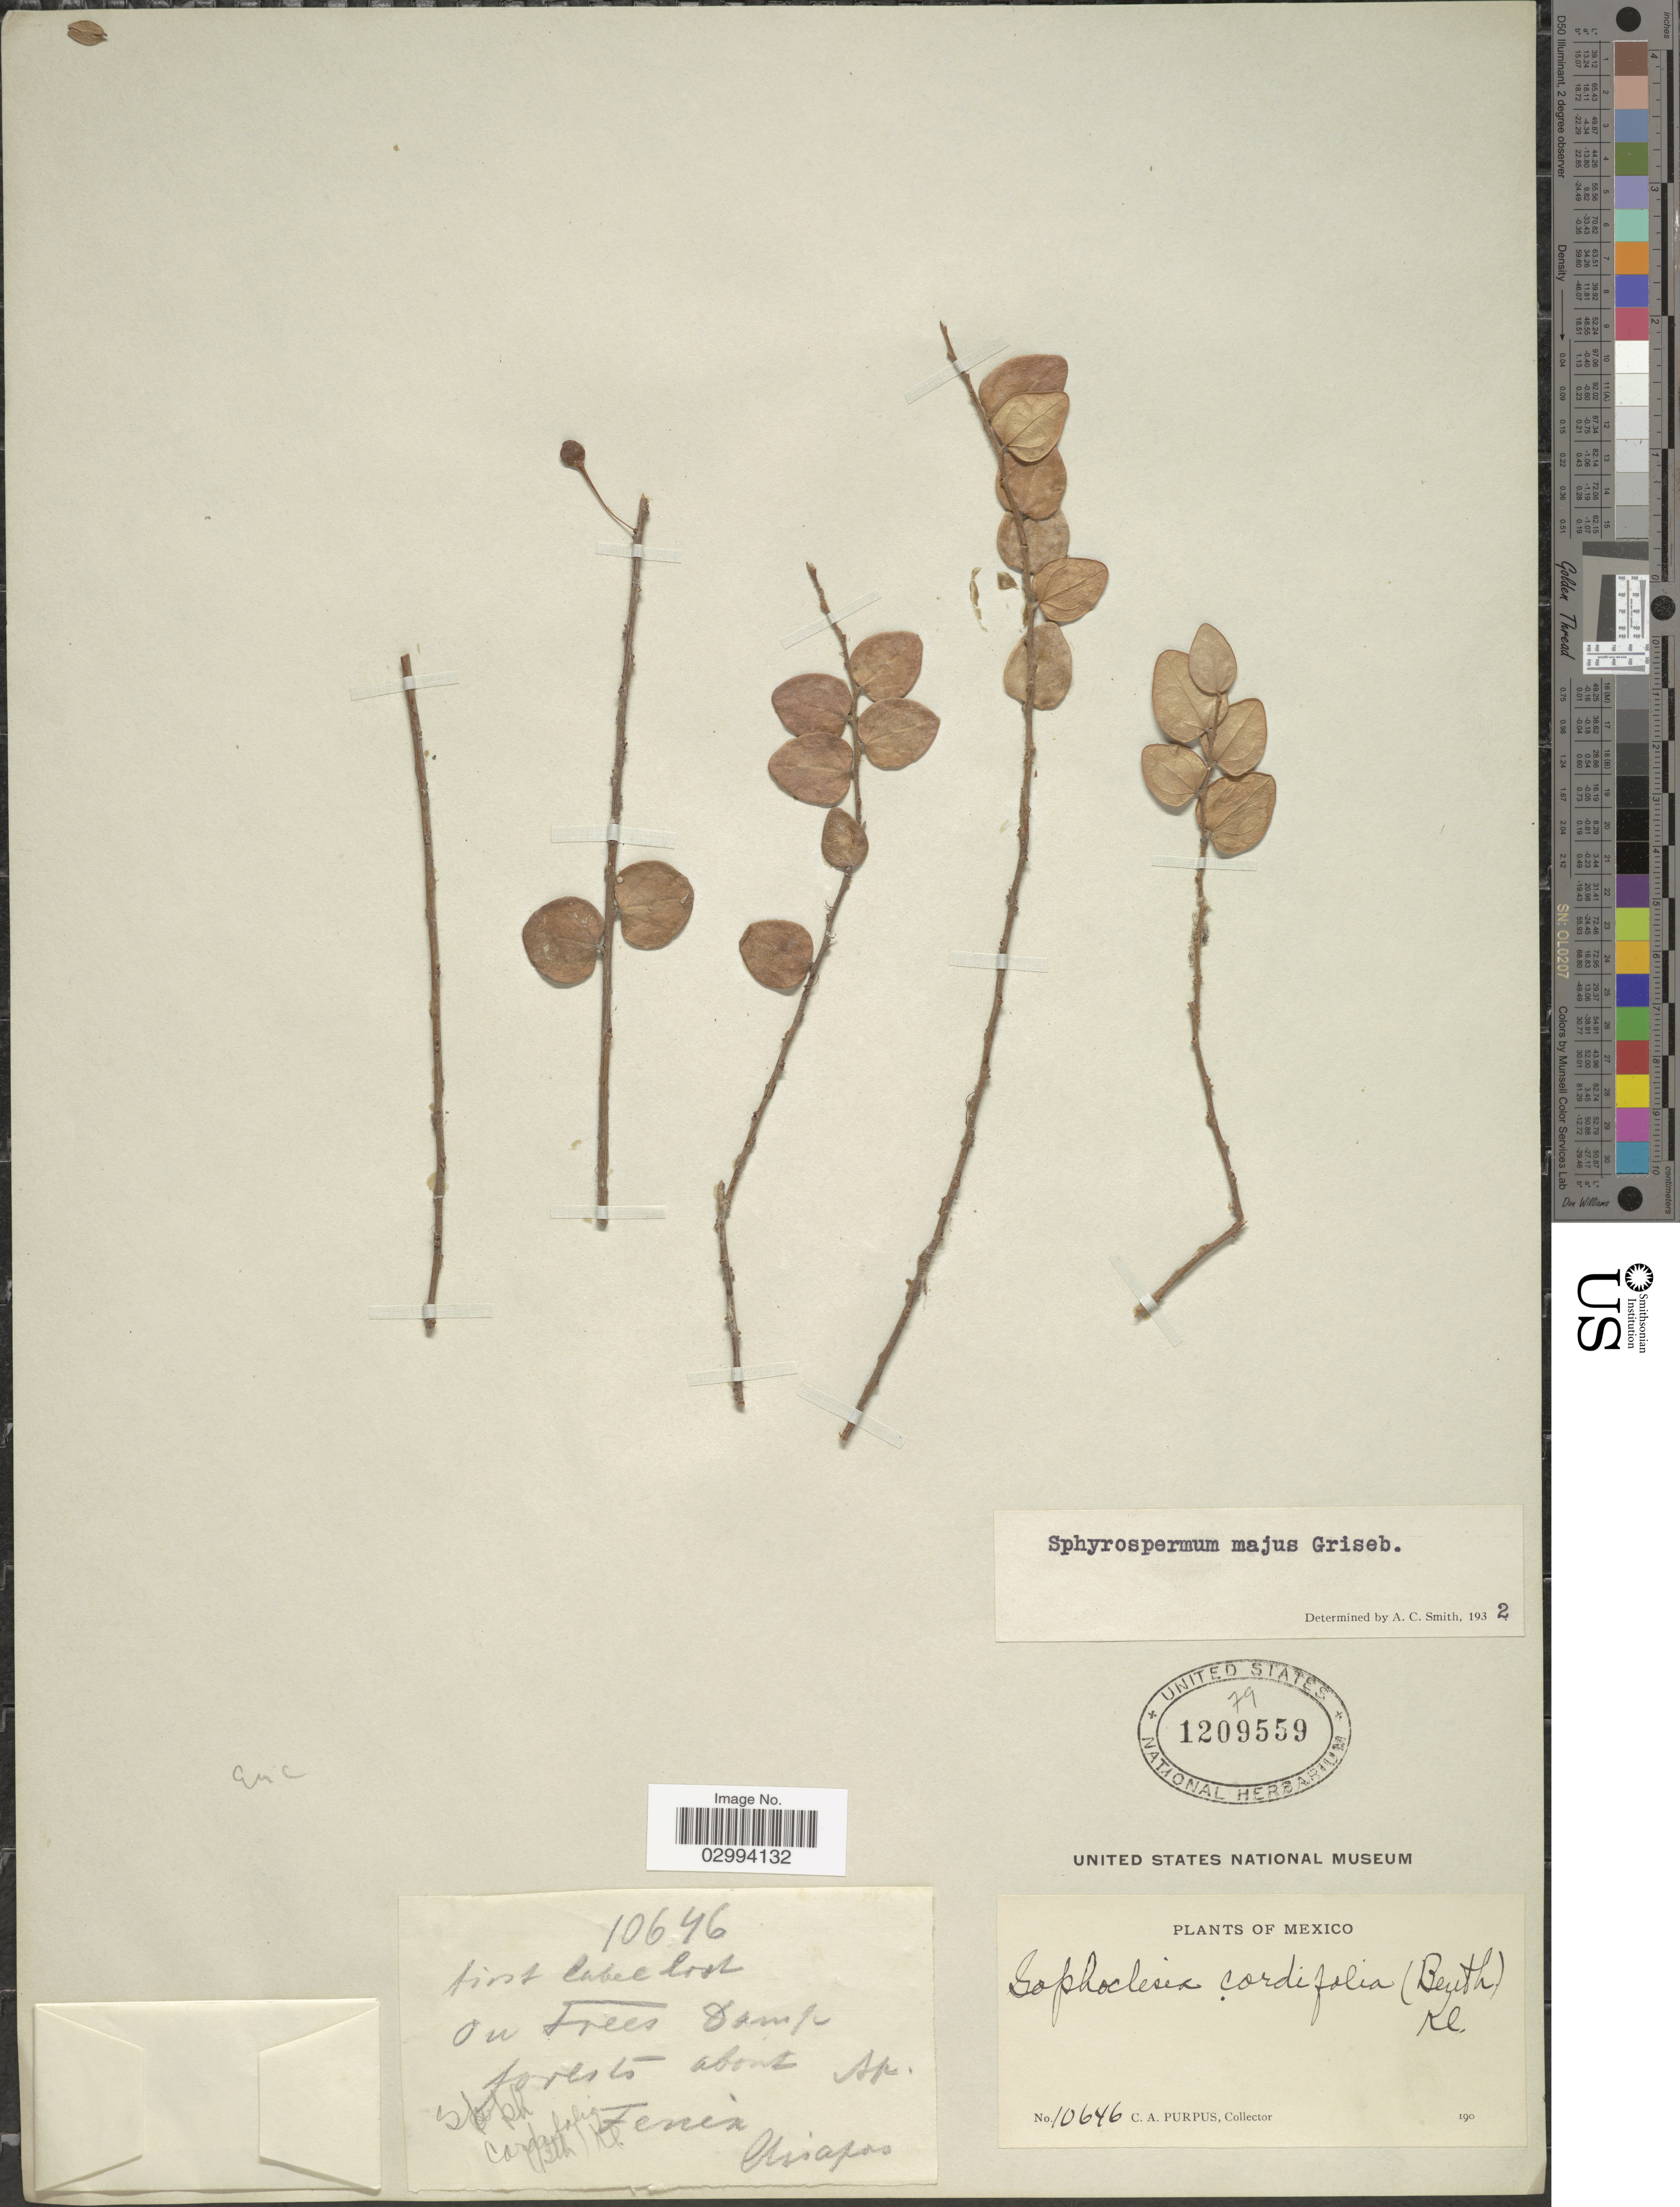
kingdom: Plantae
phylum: Tracheophyta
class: Magnoliopsida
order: Ericales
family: Ericaceae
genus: Sphyrospermum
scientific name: Sphyrospermum majus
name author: Griseb.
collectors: C. A. Purpus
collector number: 10646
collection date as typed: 190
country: Mexico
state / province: Chiapas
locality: On trees damp forests above Fenia.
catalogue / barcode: US 1209559